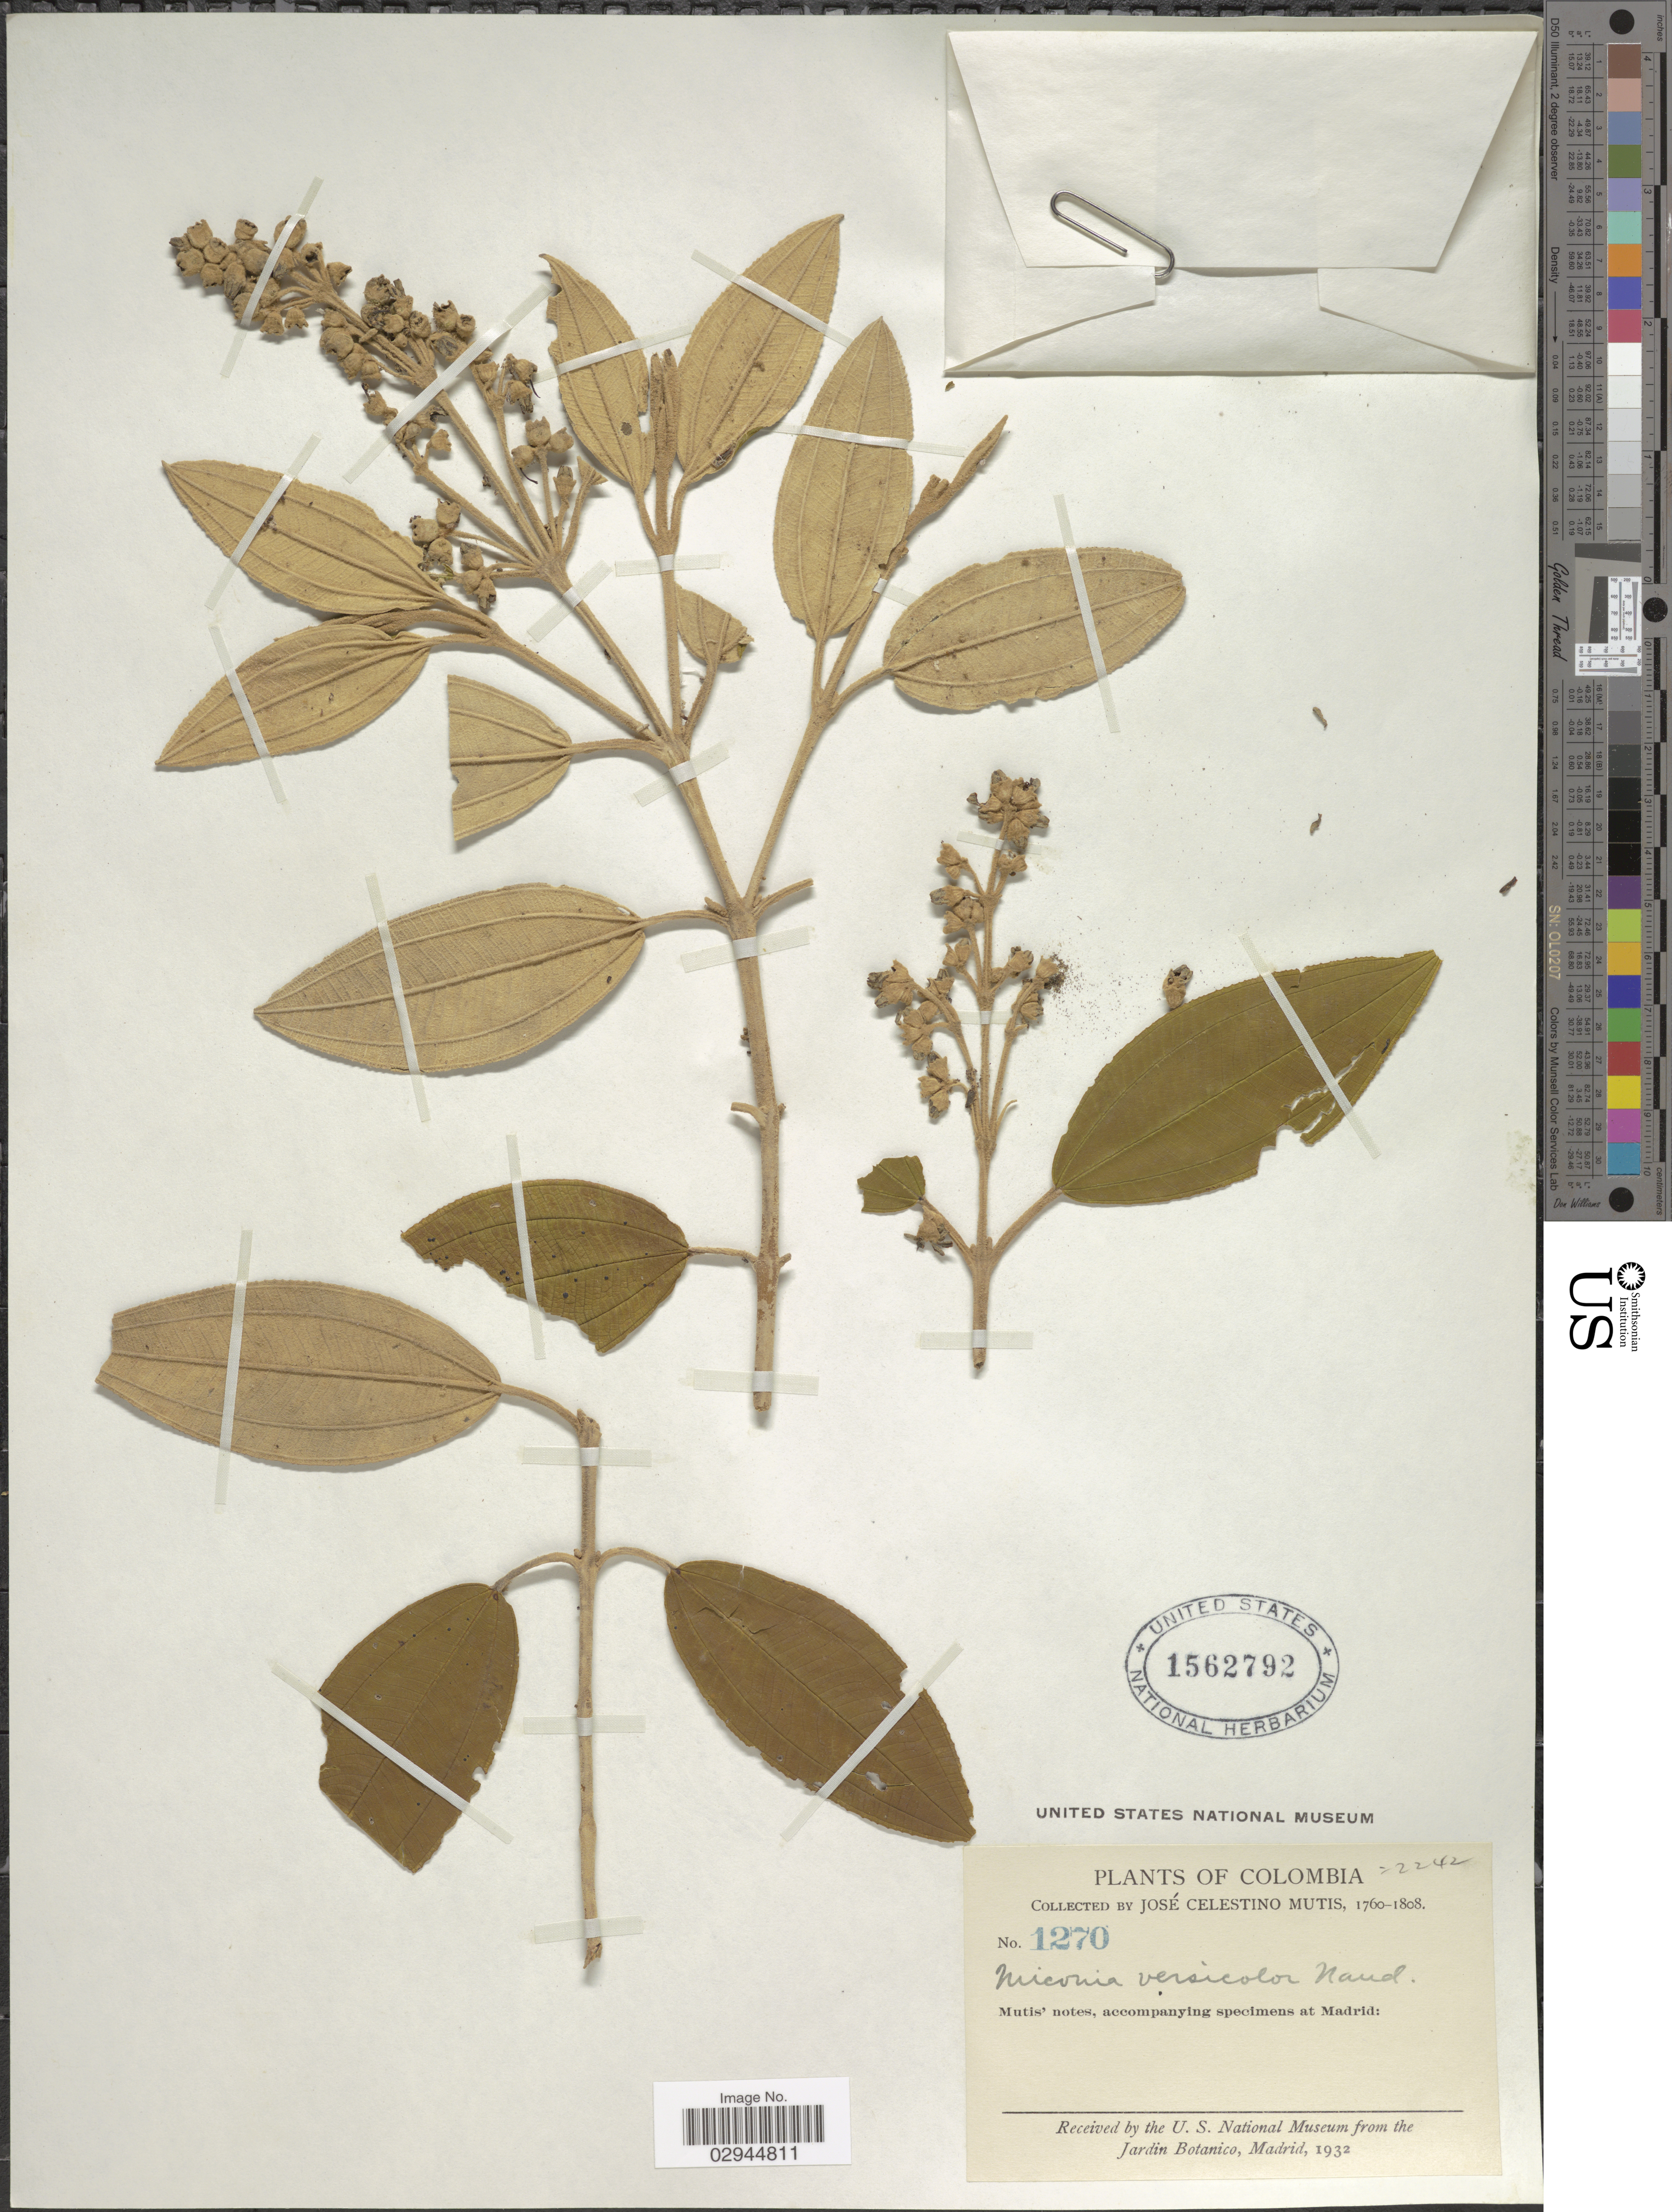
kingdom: Plantae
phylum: Tracheophyta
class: Magnoliopsida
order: Myrtales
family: Melastomataceae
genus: Miconia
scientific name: Miconia versicolor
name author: Naudin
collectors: J. C. B. Mutis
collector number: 1270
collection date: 1760/1808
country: Colombia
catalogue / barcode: US 1562792